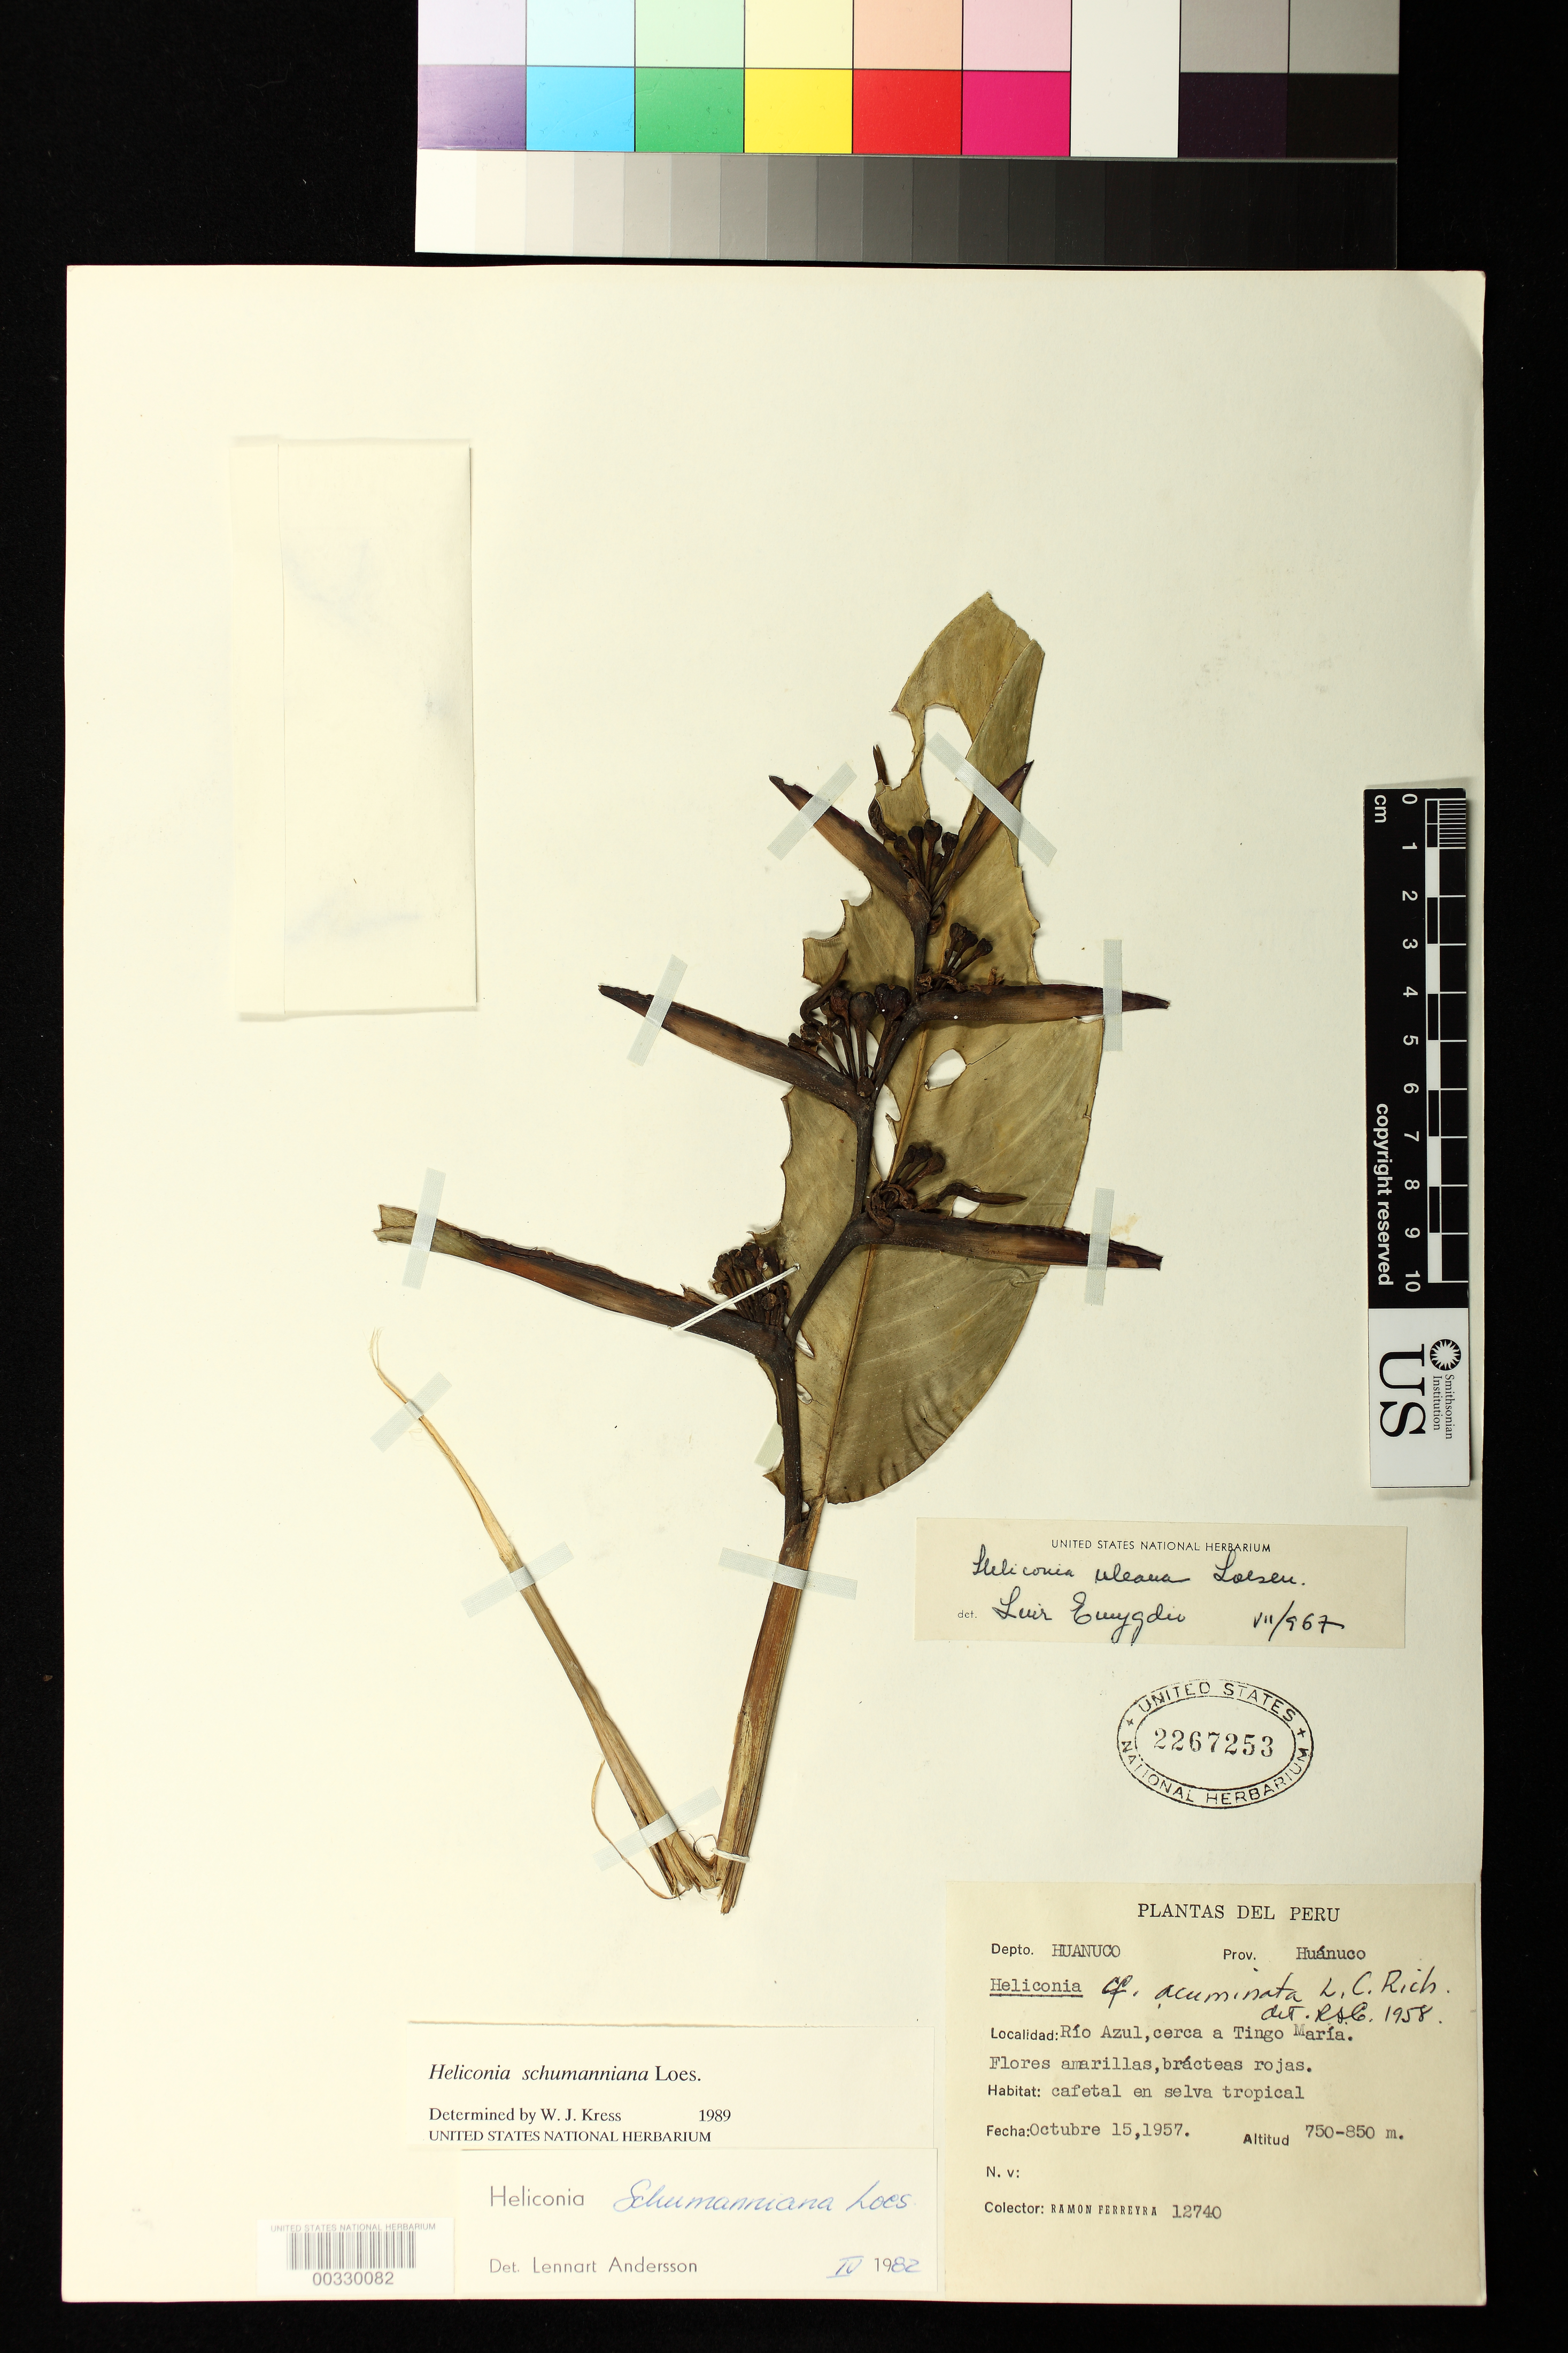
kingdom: Plantae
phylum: Tracheophyta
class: Liliopsida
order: Zingiberales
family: Heliconiaceae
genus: Heliconia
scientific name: Heliconia schumanniana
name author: Loes.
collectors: R. A. Ferreyra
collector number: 12740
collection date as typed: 15 Oct 1957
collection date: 1957-10-15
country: Peru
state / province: Huánuco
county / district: Huánuco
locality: Río Azul, near Tingo María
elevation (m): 750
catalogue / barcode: US 2267253